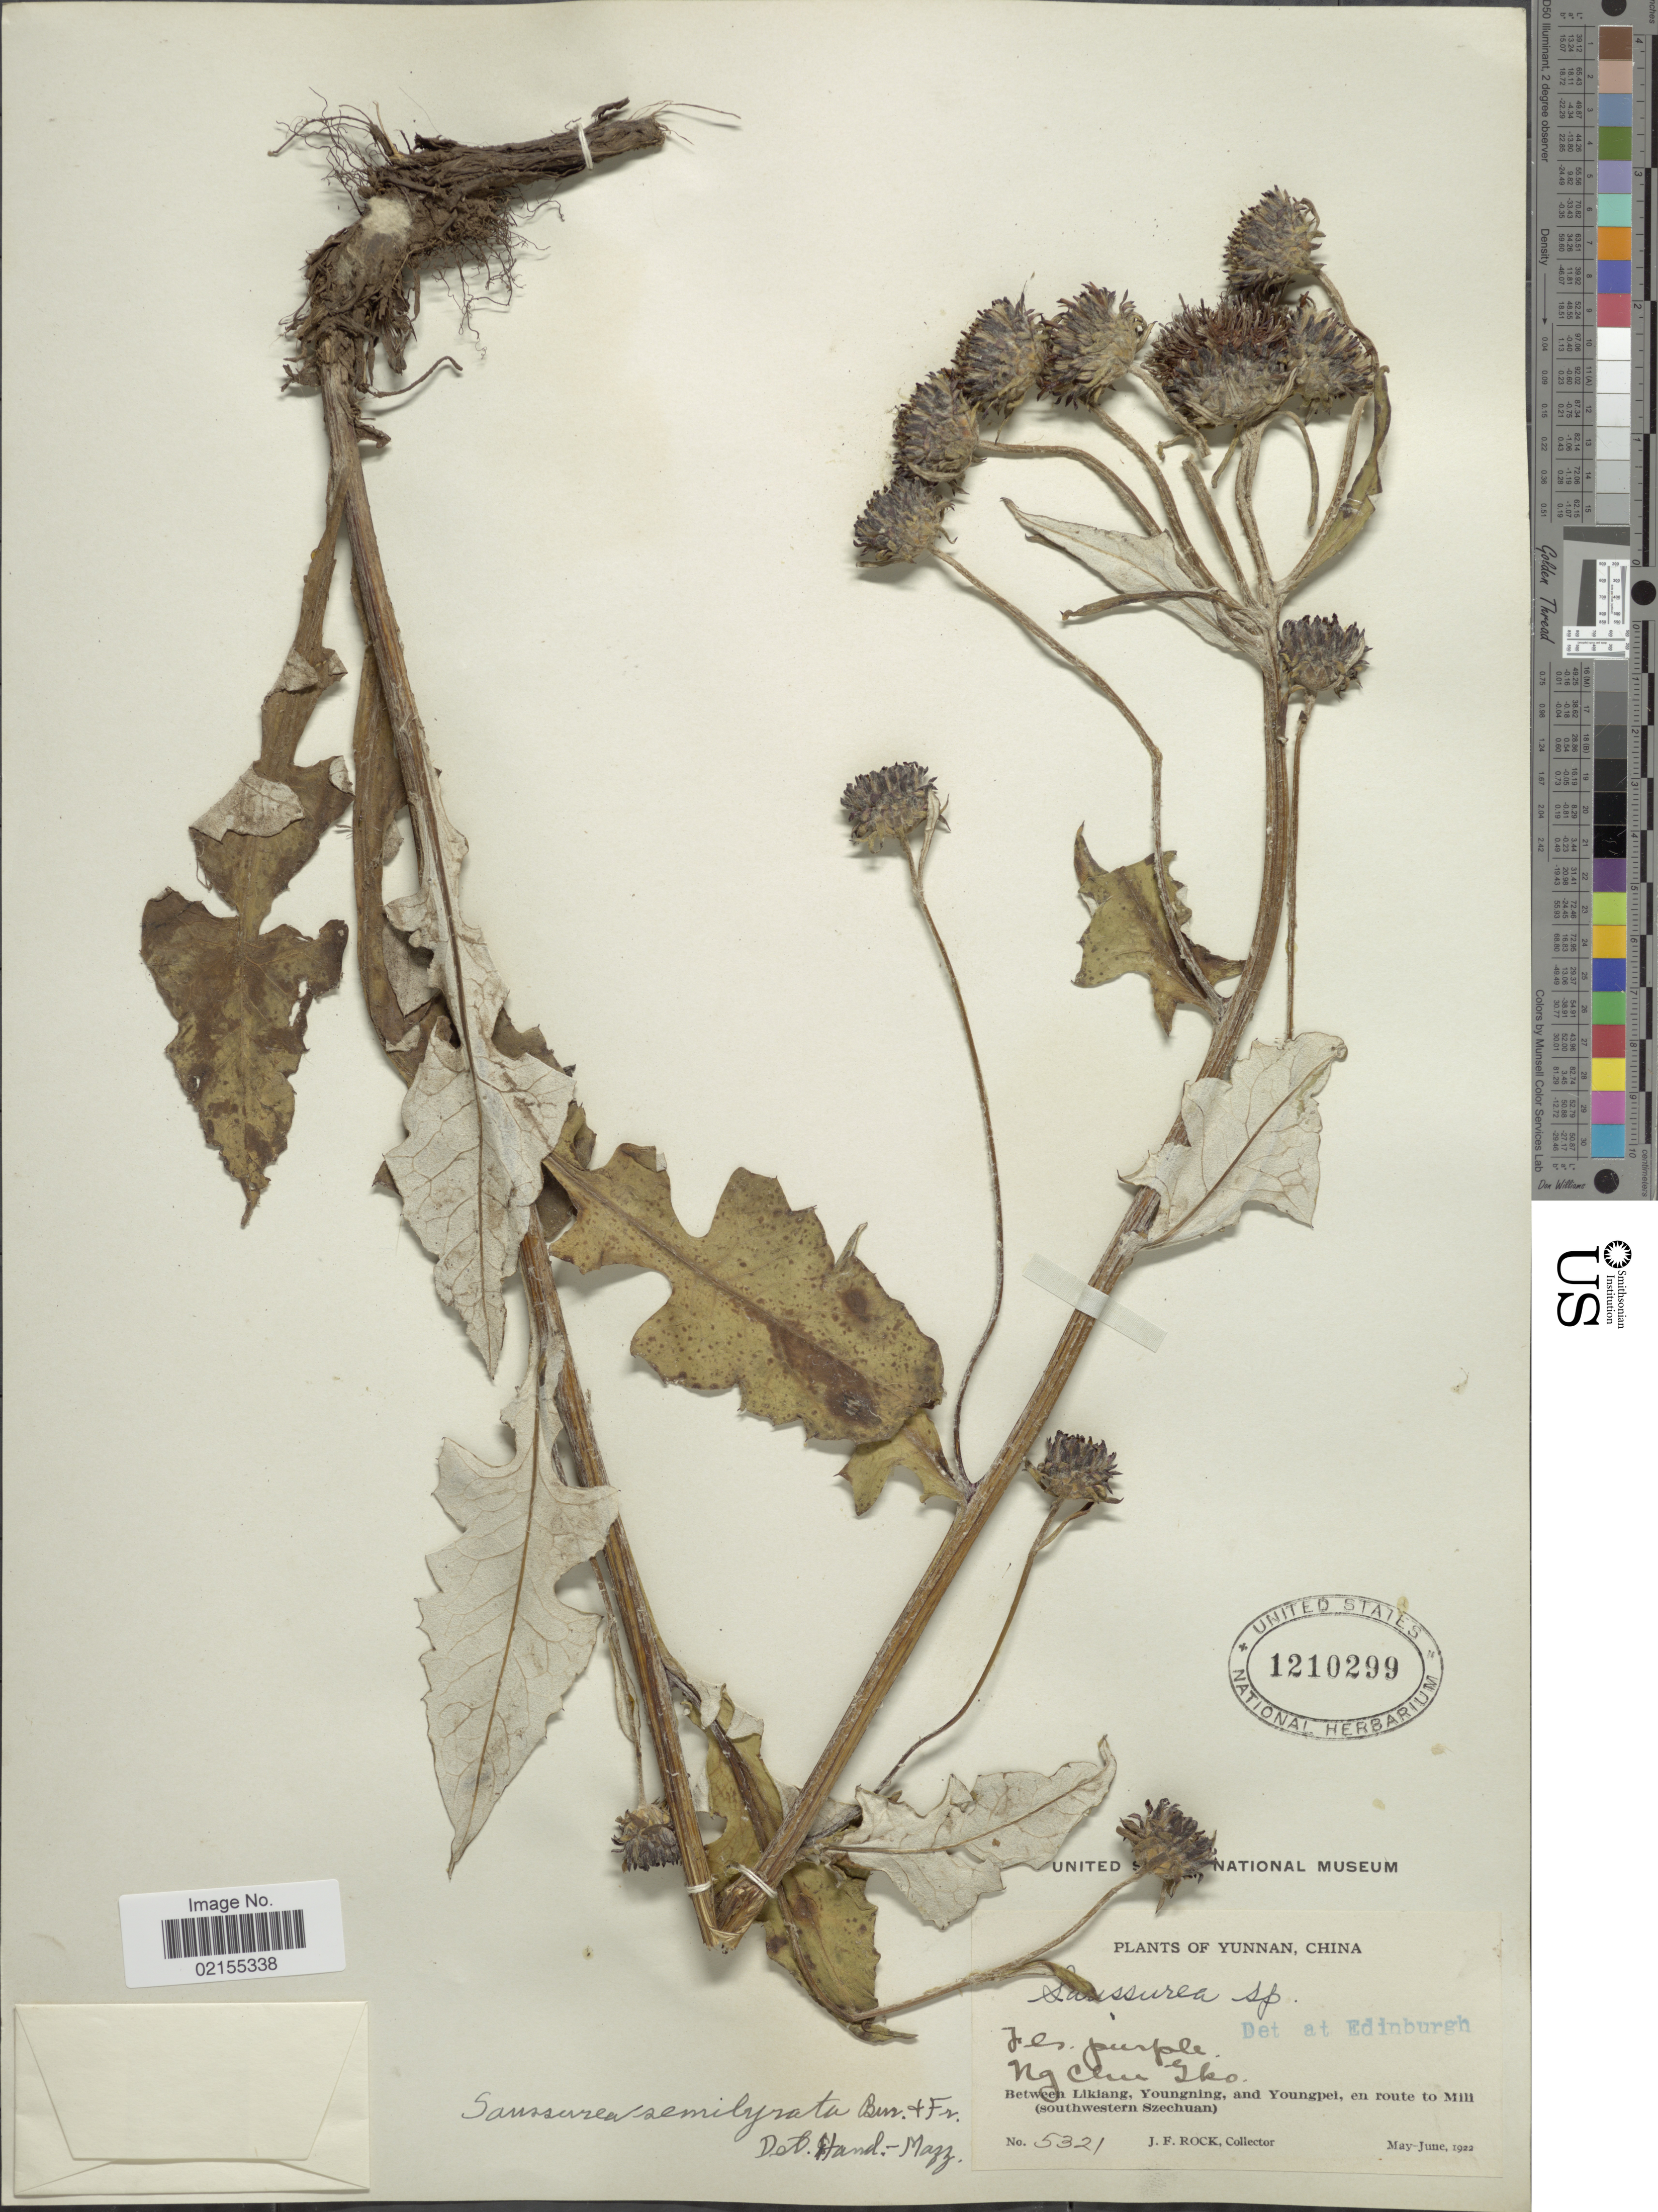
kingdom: Plantae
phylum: Tracheophyta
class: Magnoliopsida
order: Asterales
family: Asteraceae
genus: Saussurea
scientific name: Saussurea semilyrata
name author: Bureau & Franch.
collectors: J. Rock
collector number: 5321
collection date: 1922-05/1922-06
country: China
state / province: Yunnan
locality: Yunnan, China, Ng Clui Gko, Between Likiang, Youngning, and Youngpel, en route to Milil (southwestern Szechuan)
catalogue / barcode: US 1210299